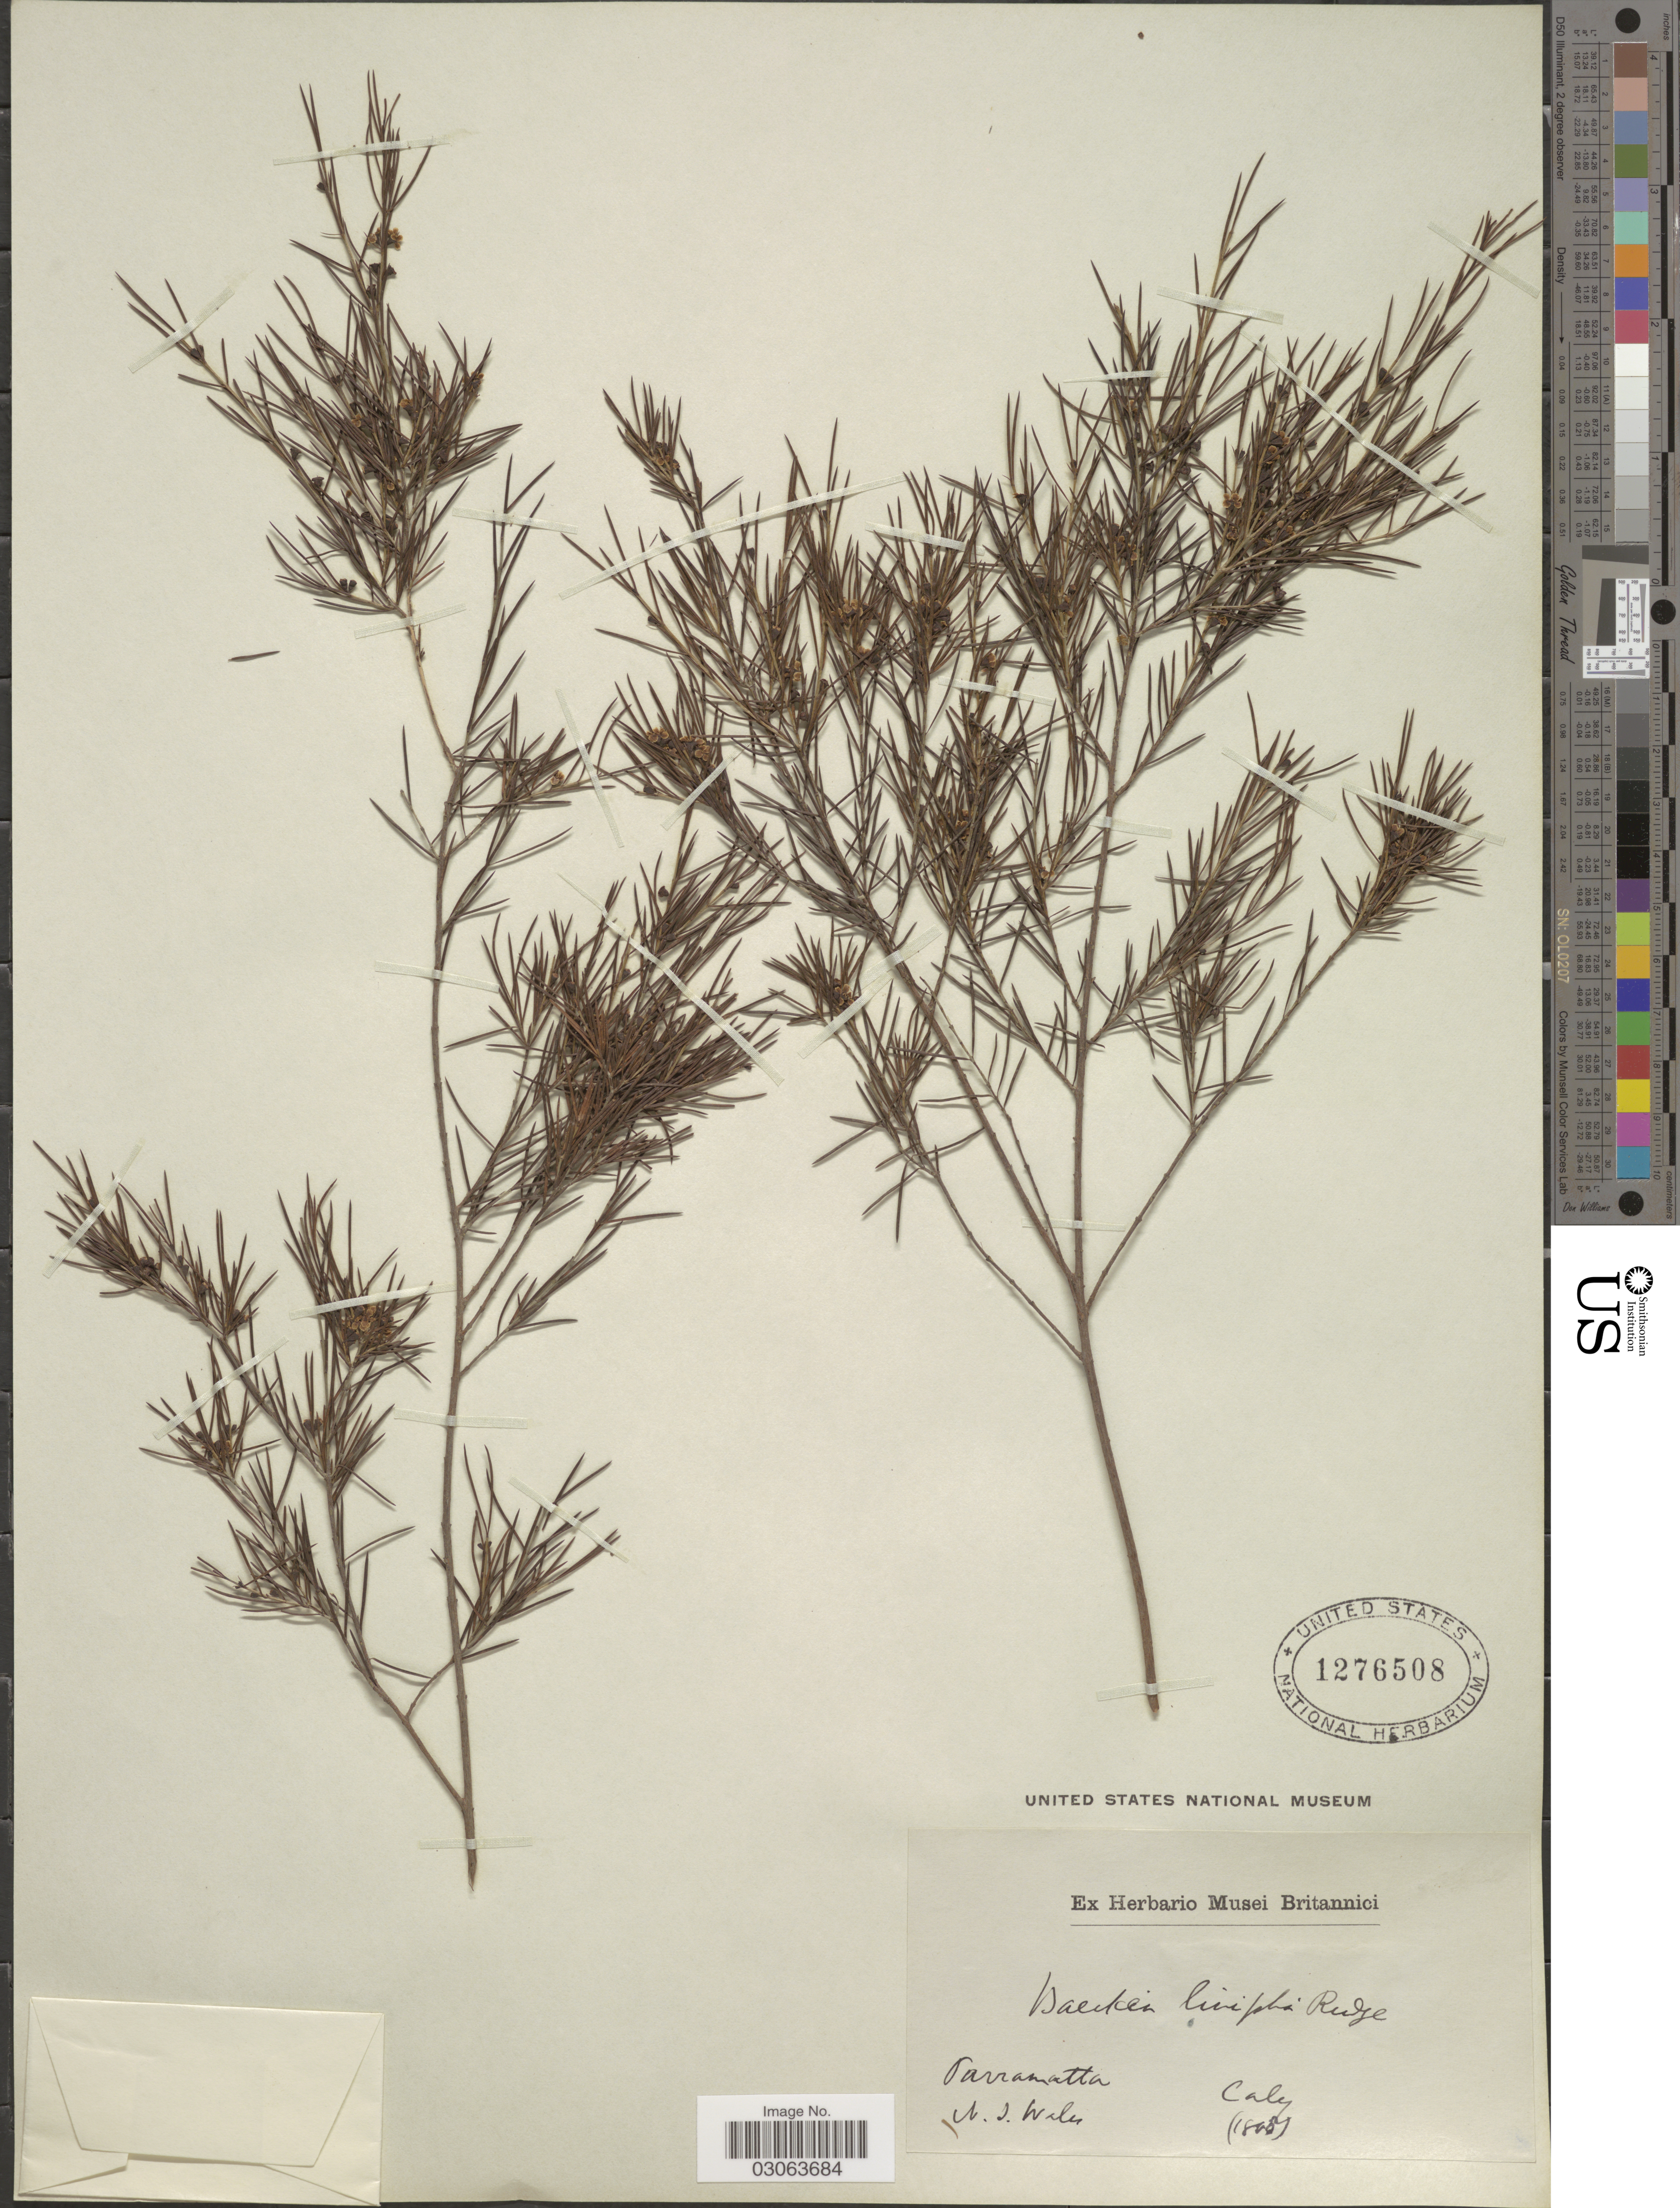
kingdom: Plantae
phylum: Tracheophyta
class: Magnoliopsida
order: Myrtales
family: Myrtaceae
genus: Baeckea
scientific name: Baeckea linifolia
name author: Rudge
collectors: -. Caley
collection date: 1808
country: Australia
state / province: New South Wales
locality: Parramatta.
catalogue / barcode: US 1276508